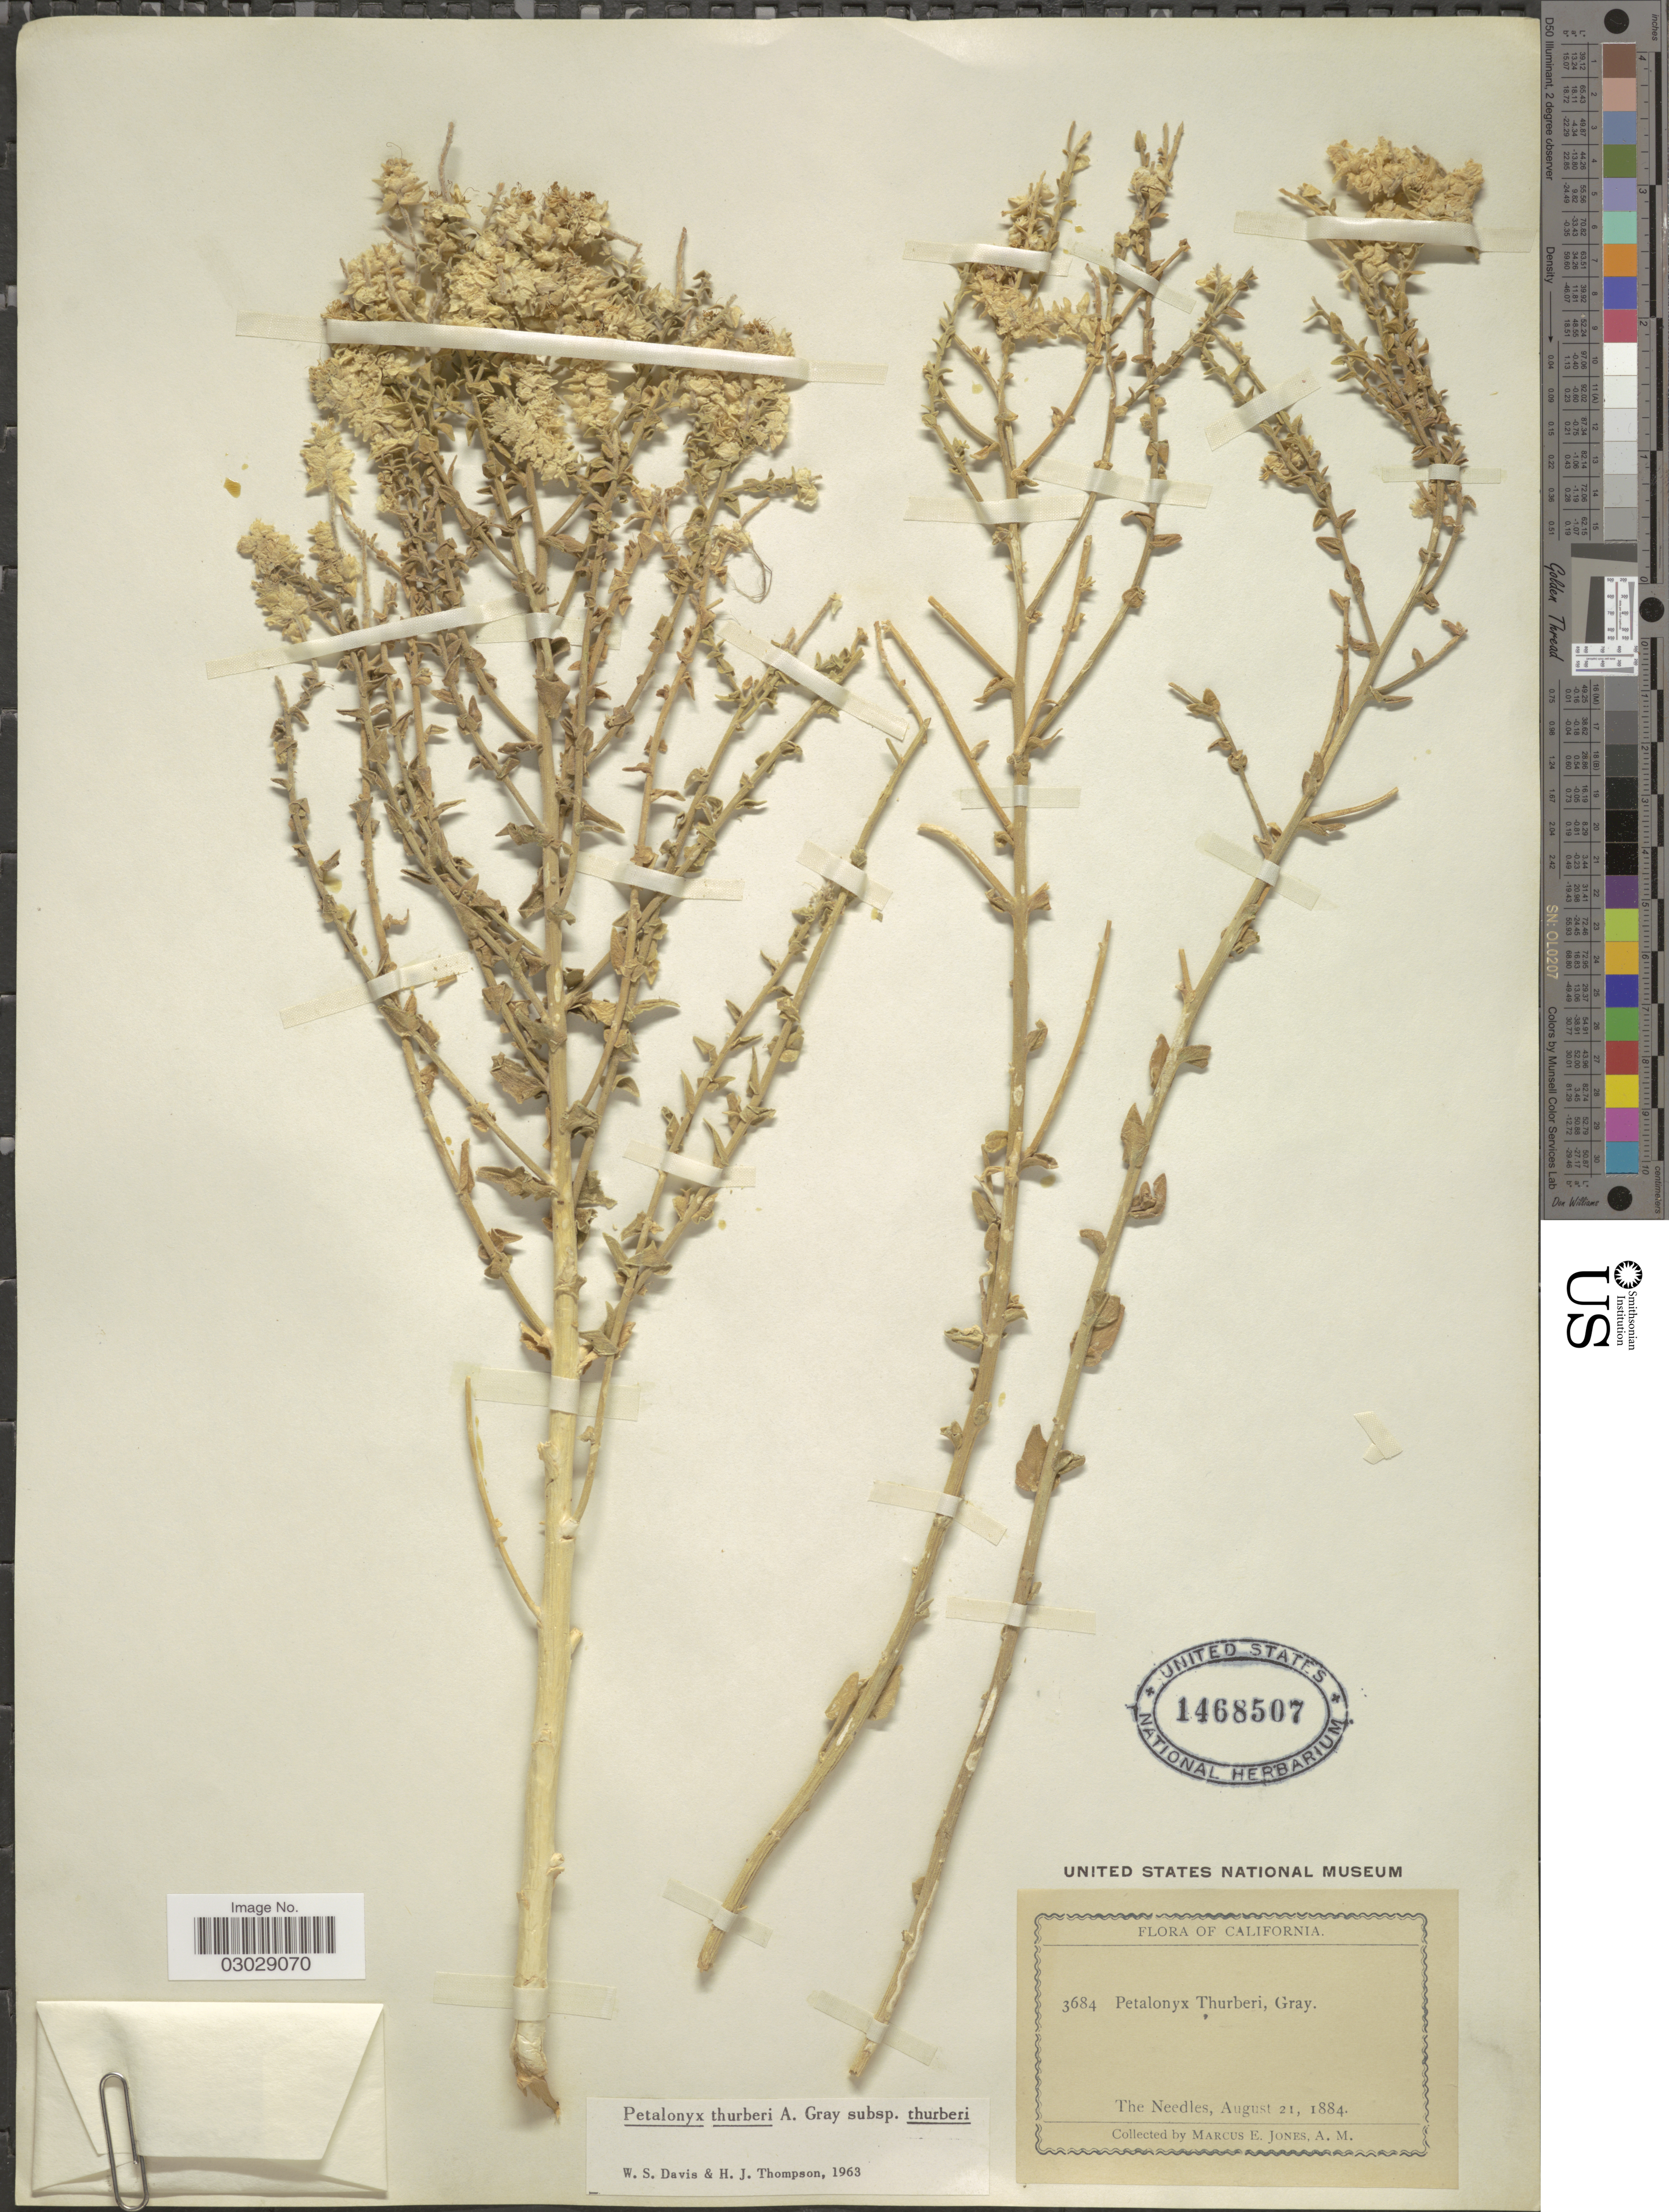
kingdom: Plantae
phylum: Tracheophyta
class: Magnoliopsida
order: Cornales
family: Loasaceae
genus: Petalonyx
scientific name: Petalonyx thurberi subsp. thurberi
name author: A. Gray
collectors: M. E. Jones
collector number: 3684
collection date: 1884-08-21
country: United States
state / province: California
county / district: San Bernardino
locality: The Needles.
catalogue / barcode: US 1468507